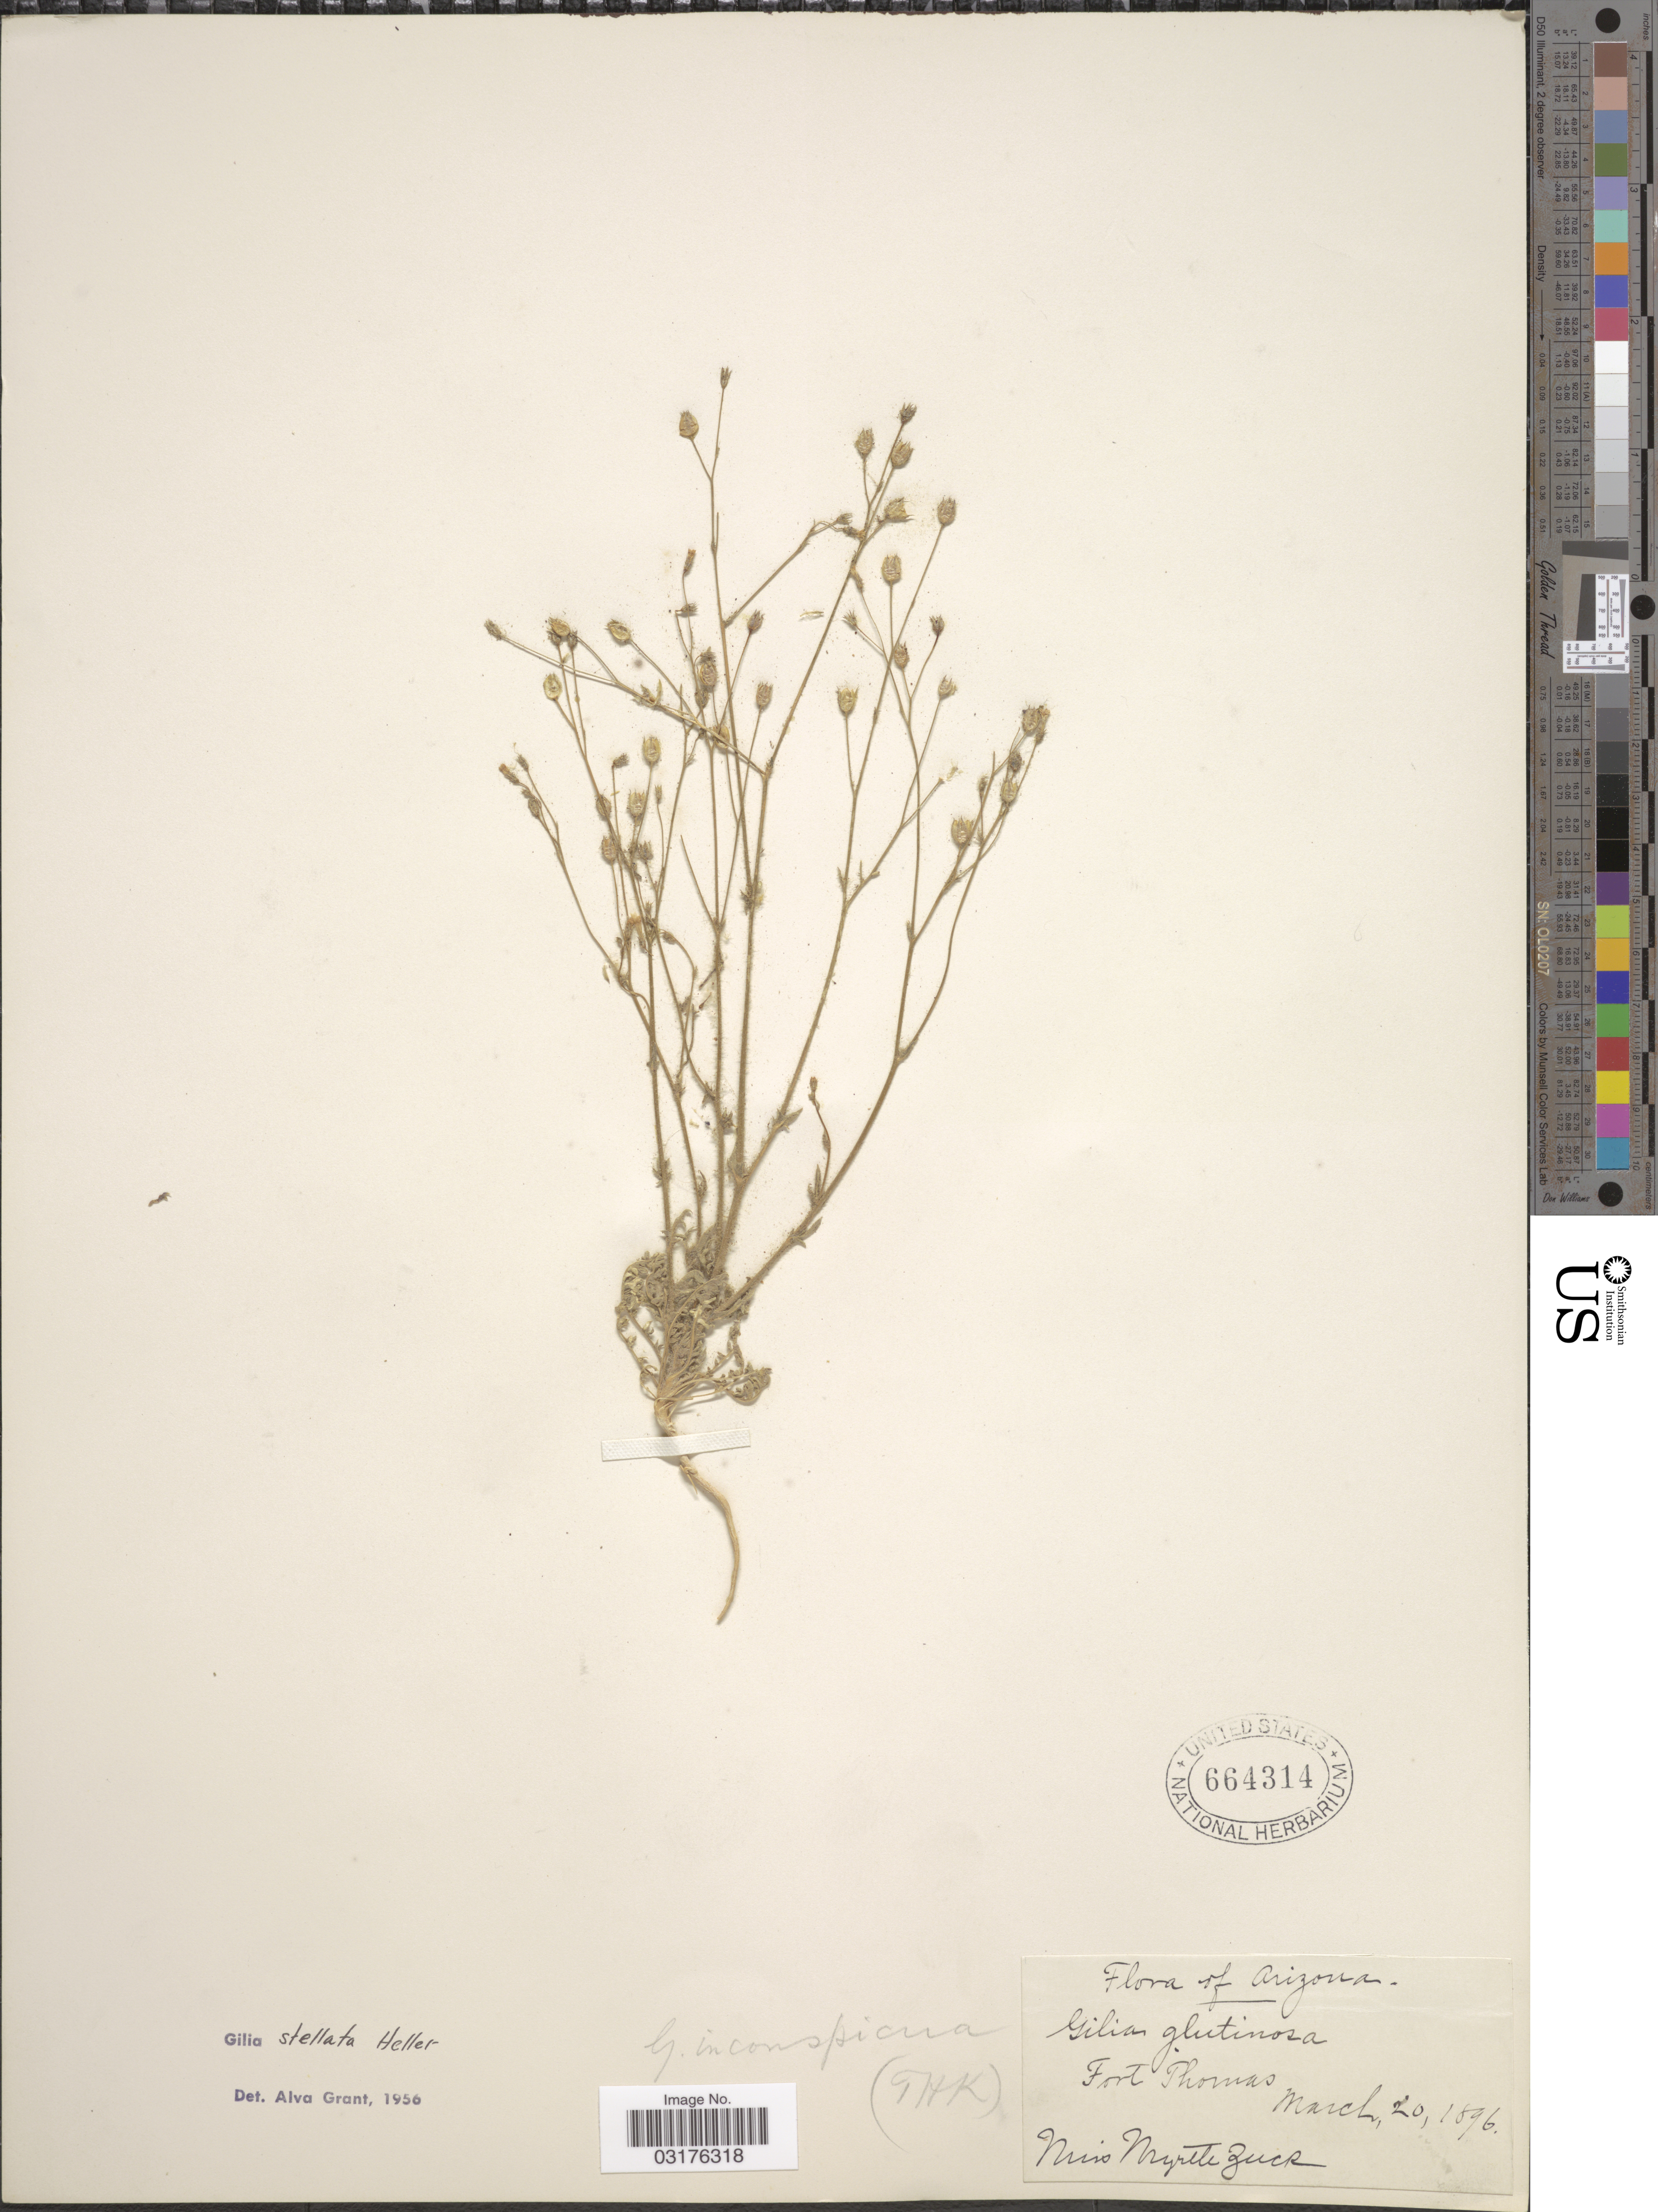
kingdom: Plantae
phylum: Tracheophyta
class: Magnoliopsida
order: Ericales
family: Polemoniaceae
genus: Gilia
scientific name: Gilia stellata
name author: A. Heller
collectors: M. Zuck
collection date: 1896-03-20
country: United States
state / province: Arizona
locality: Fort Thomas.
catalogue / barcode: US 664314